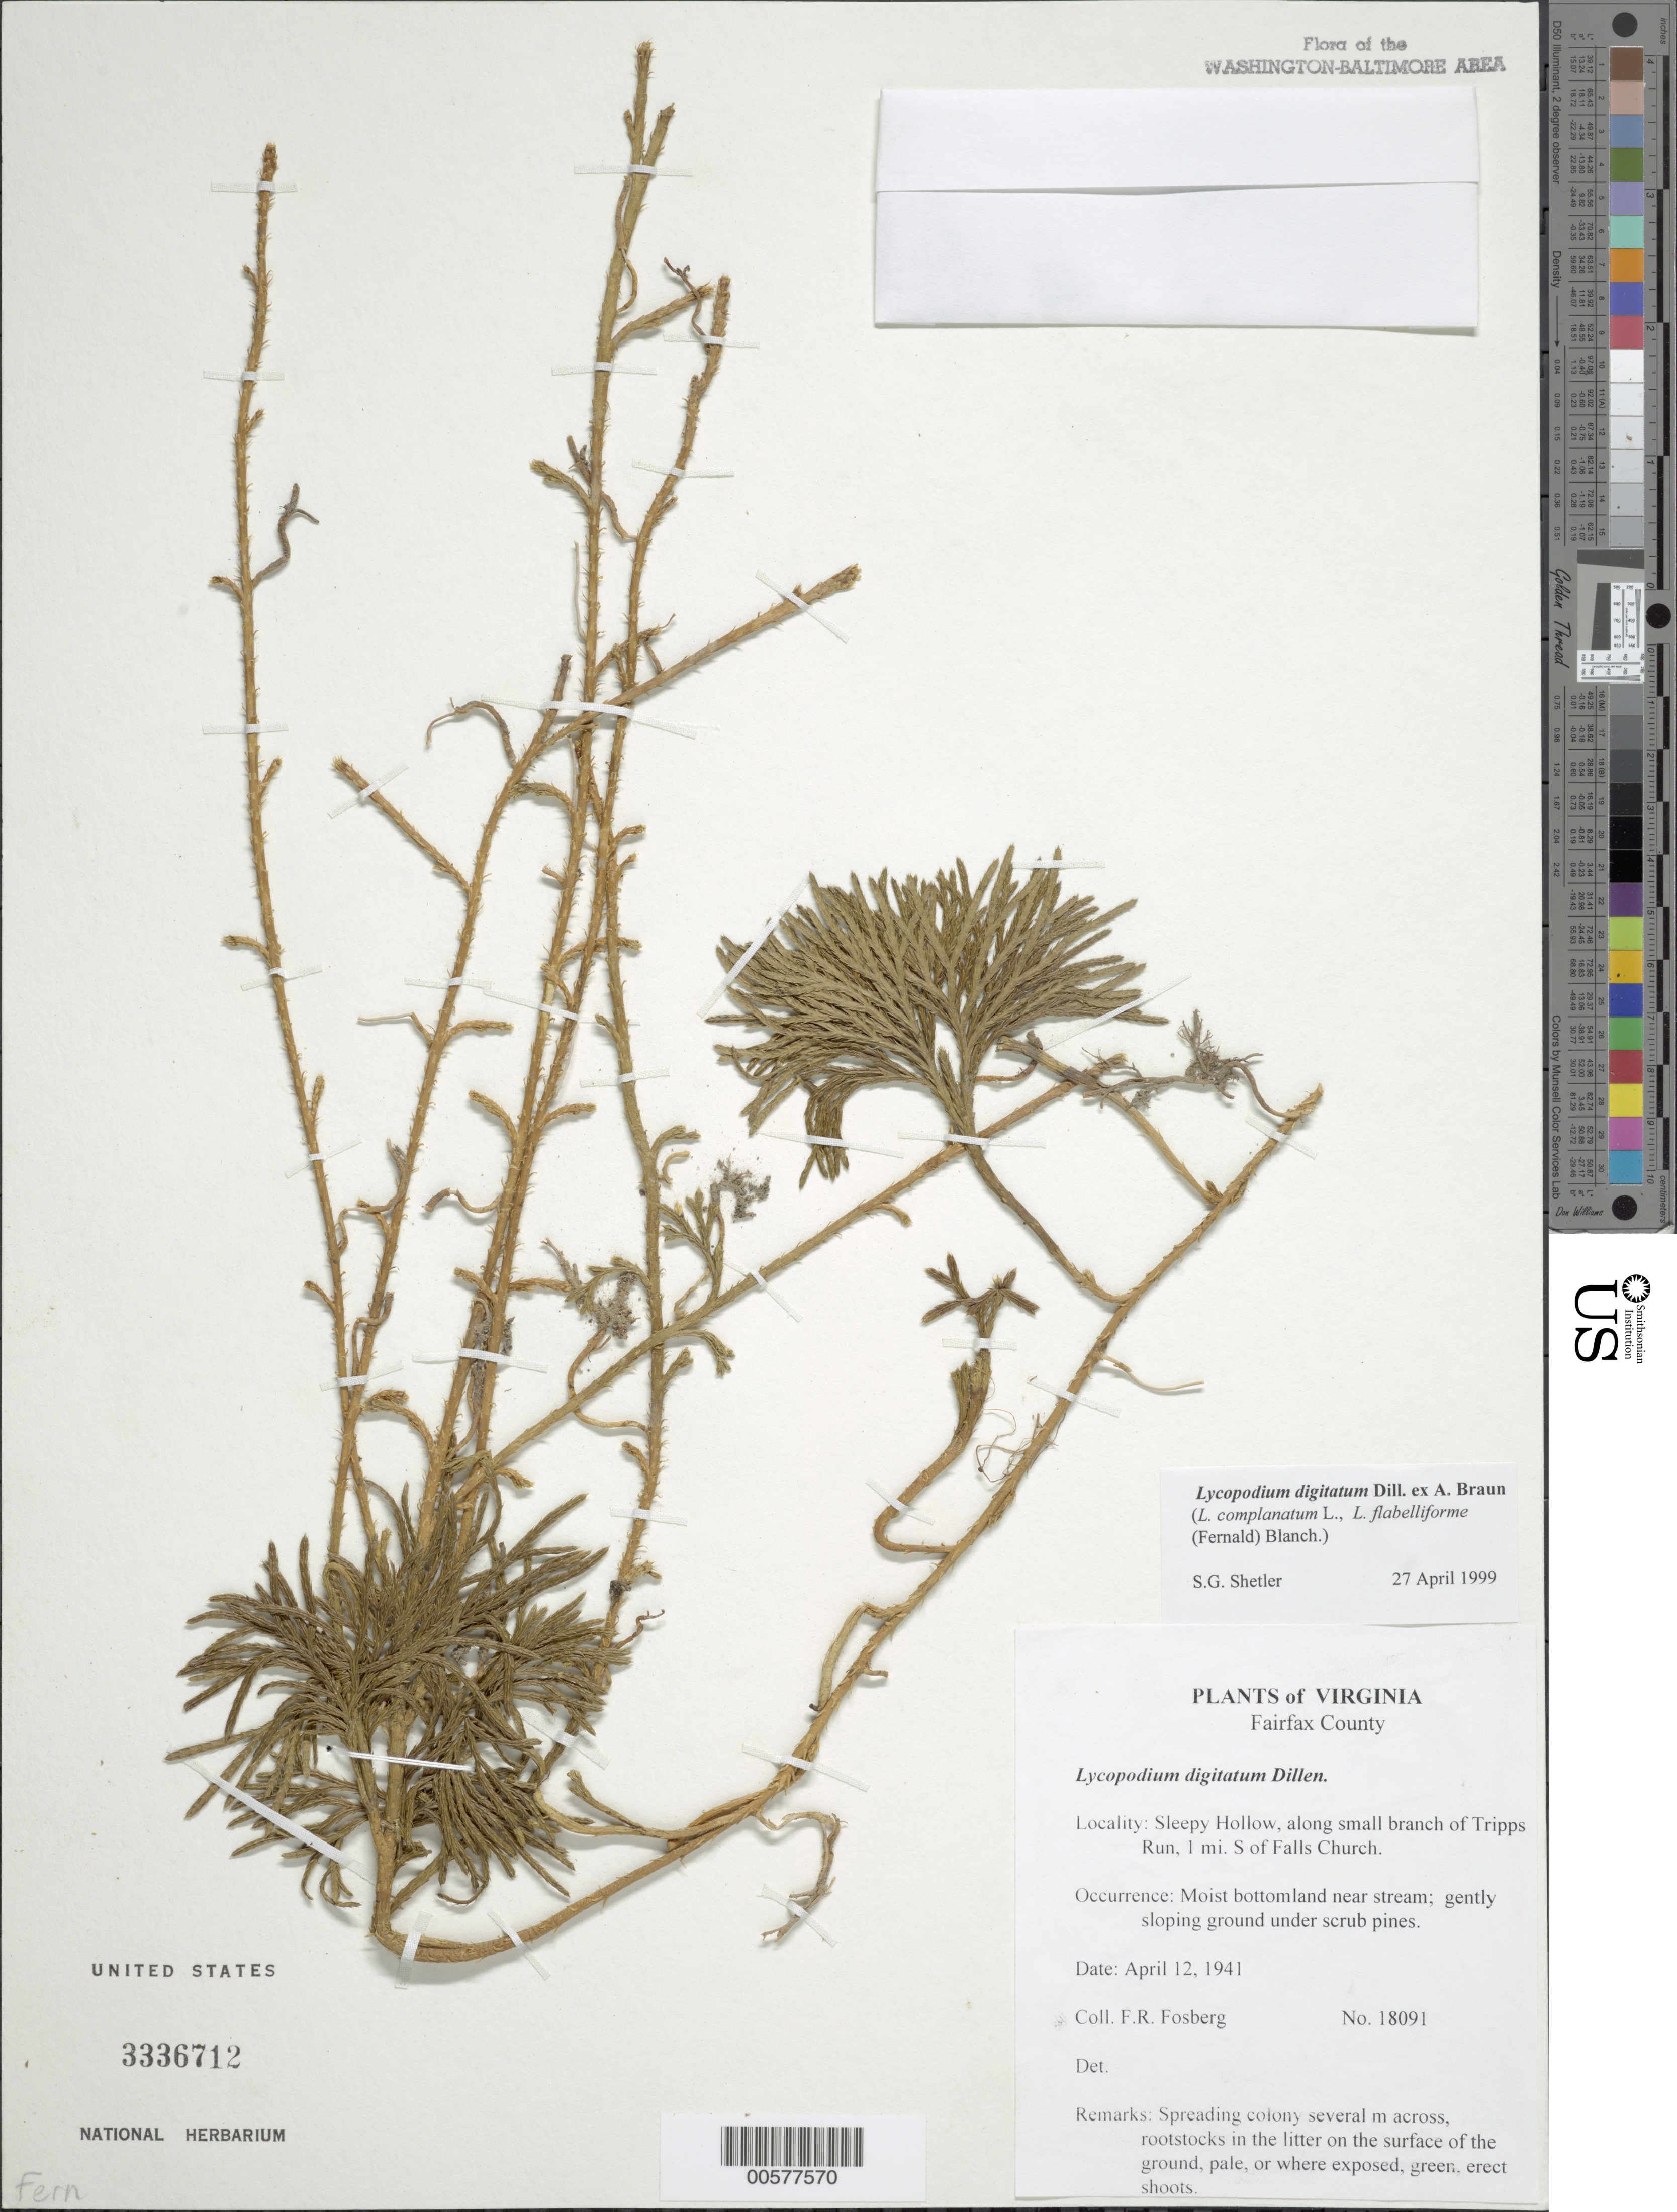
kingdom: Plantae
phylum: Tracheophyta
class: Lycopodiopsida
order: Lycopodiales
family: Lycopodiaceae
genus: Diphasiastrum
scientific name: Diphasiastrum digitatum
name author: (Dill. ex A. Braun) Holub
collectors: F. R. Fosberg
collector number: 18091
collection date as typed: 12 Apr 1941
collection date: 1941-04-12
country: United States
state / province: Virginia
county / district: Fairfax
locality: Sleepy Hollow, along small branch of Tripps Run, 1 mi. S of Falls Church.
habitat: Moist bottomland near stream; gently sloping ground under scrub pines.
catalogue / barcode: US 3336712